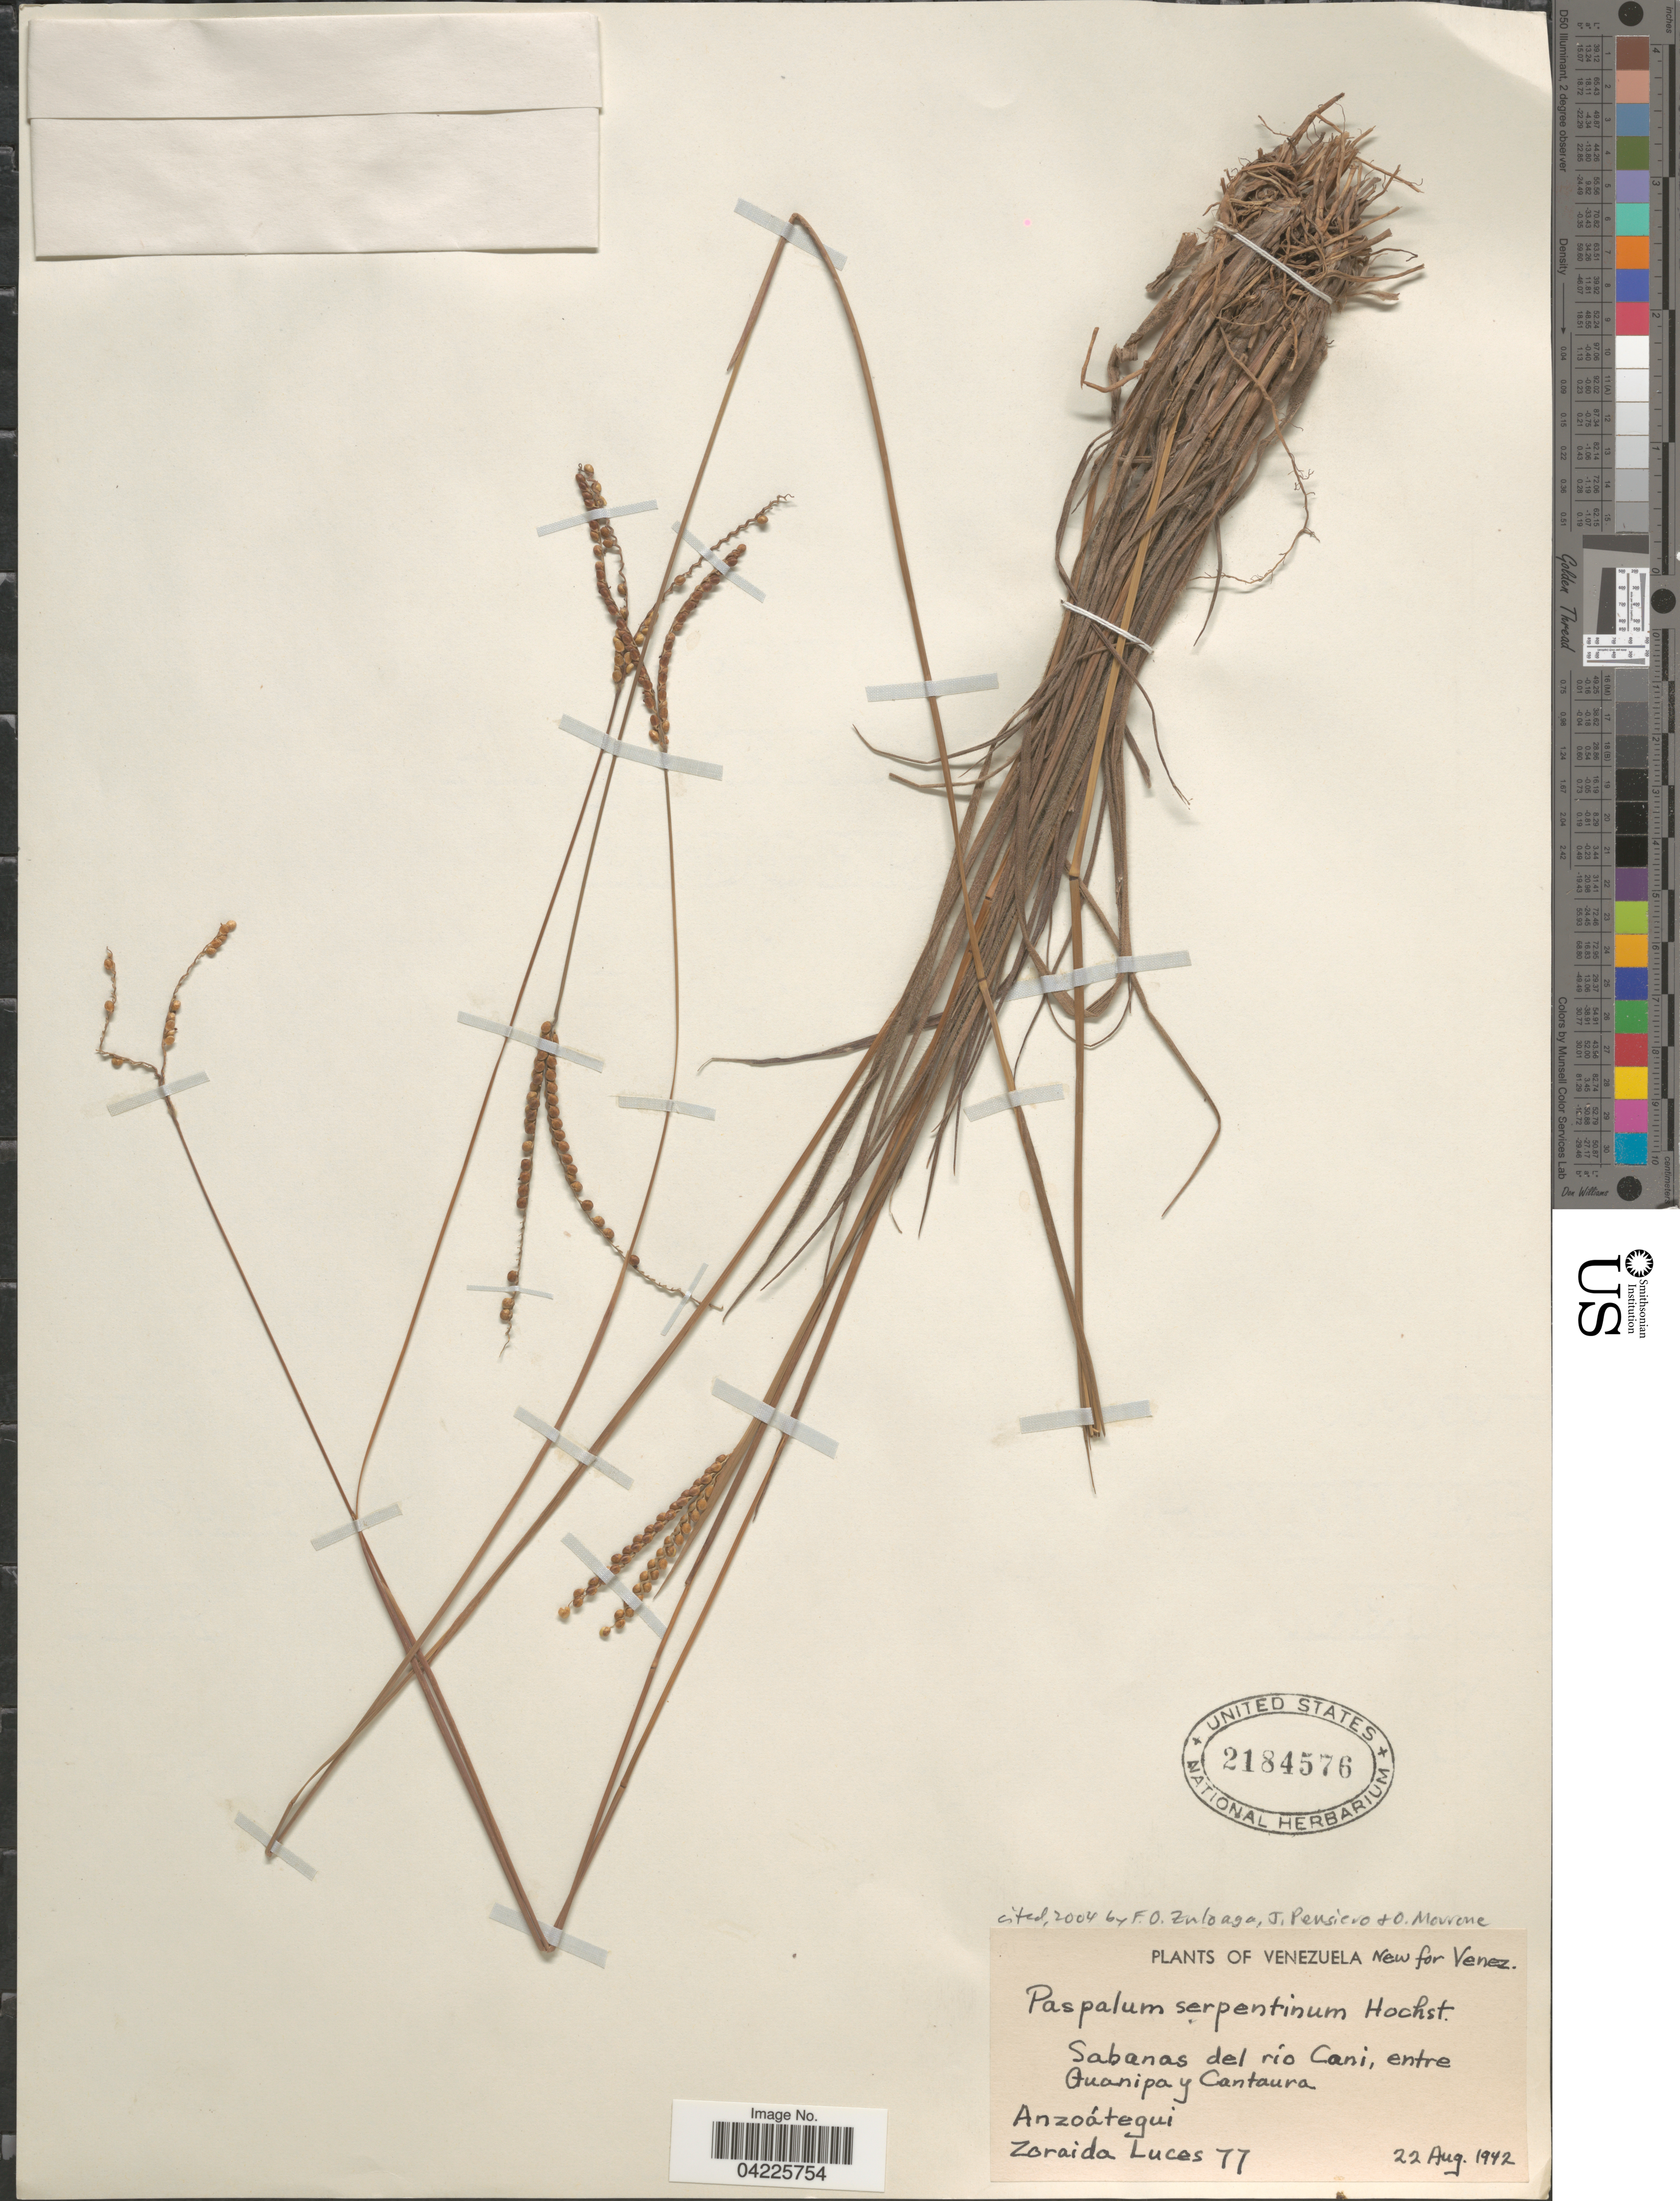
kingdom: Plantae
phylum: Tracheophyta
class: Liliopsida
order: Poales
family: Poaceae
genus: Paspalum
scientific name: Paspalum serpentinum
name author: Hochst. ex Steud.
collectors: Z. Luces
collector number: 77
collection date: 1942-08-22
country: Venezuela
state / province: Anzoategui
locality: Sabanas del río Cani, entre Guanipa y Cantaura.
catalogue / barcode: US 2184576